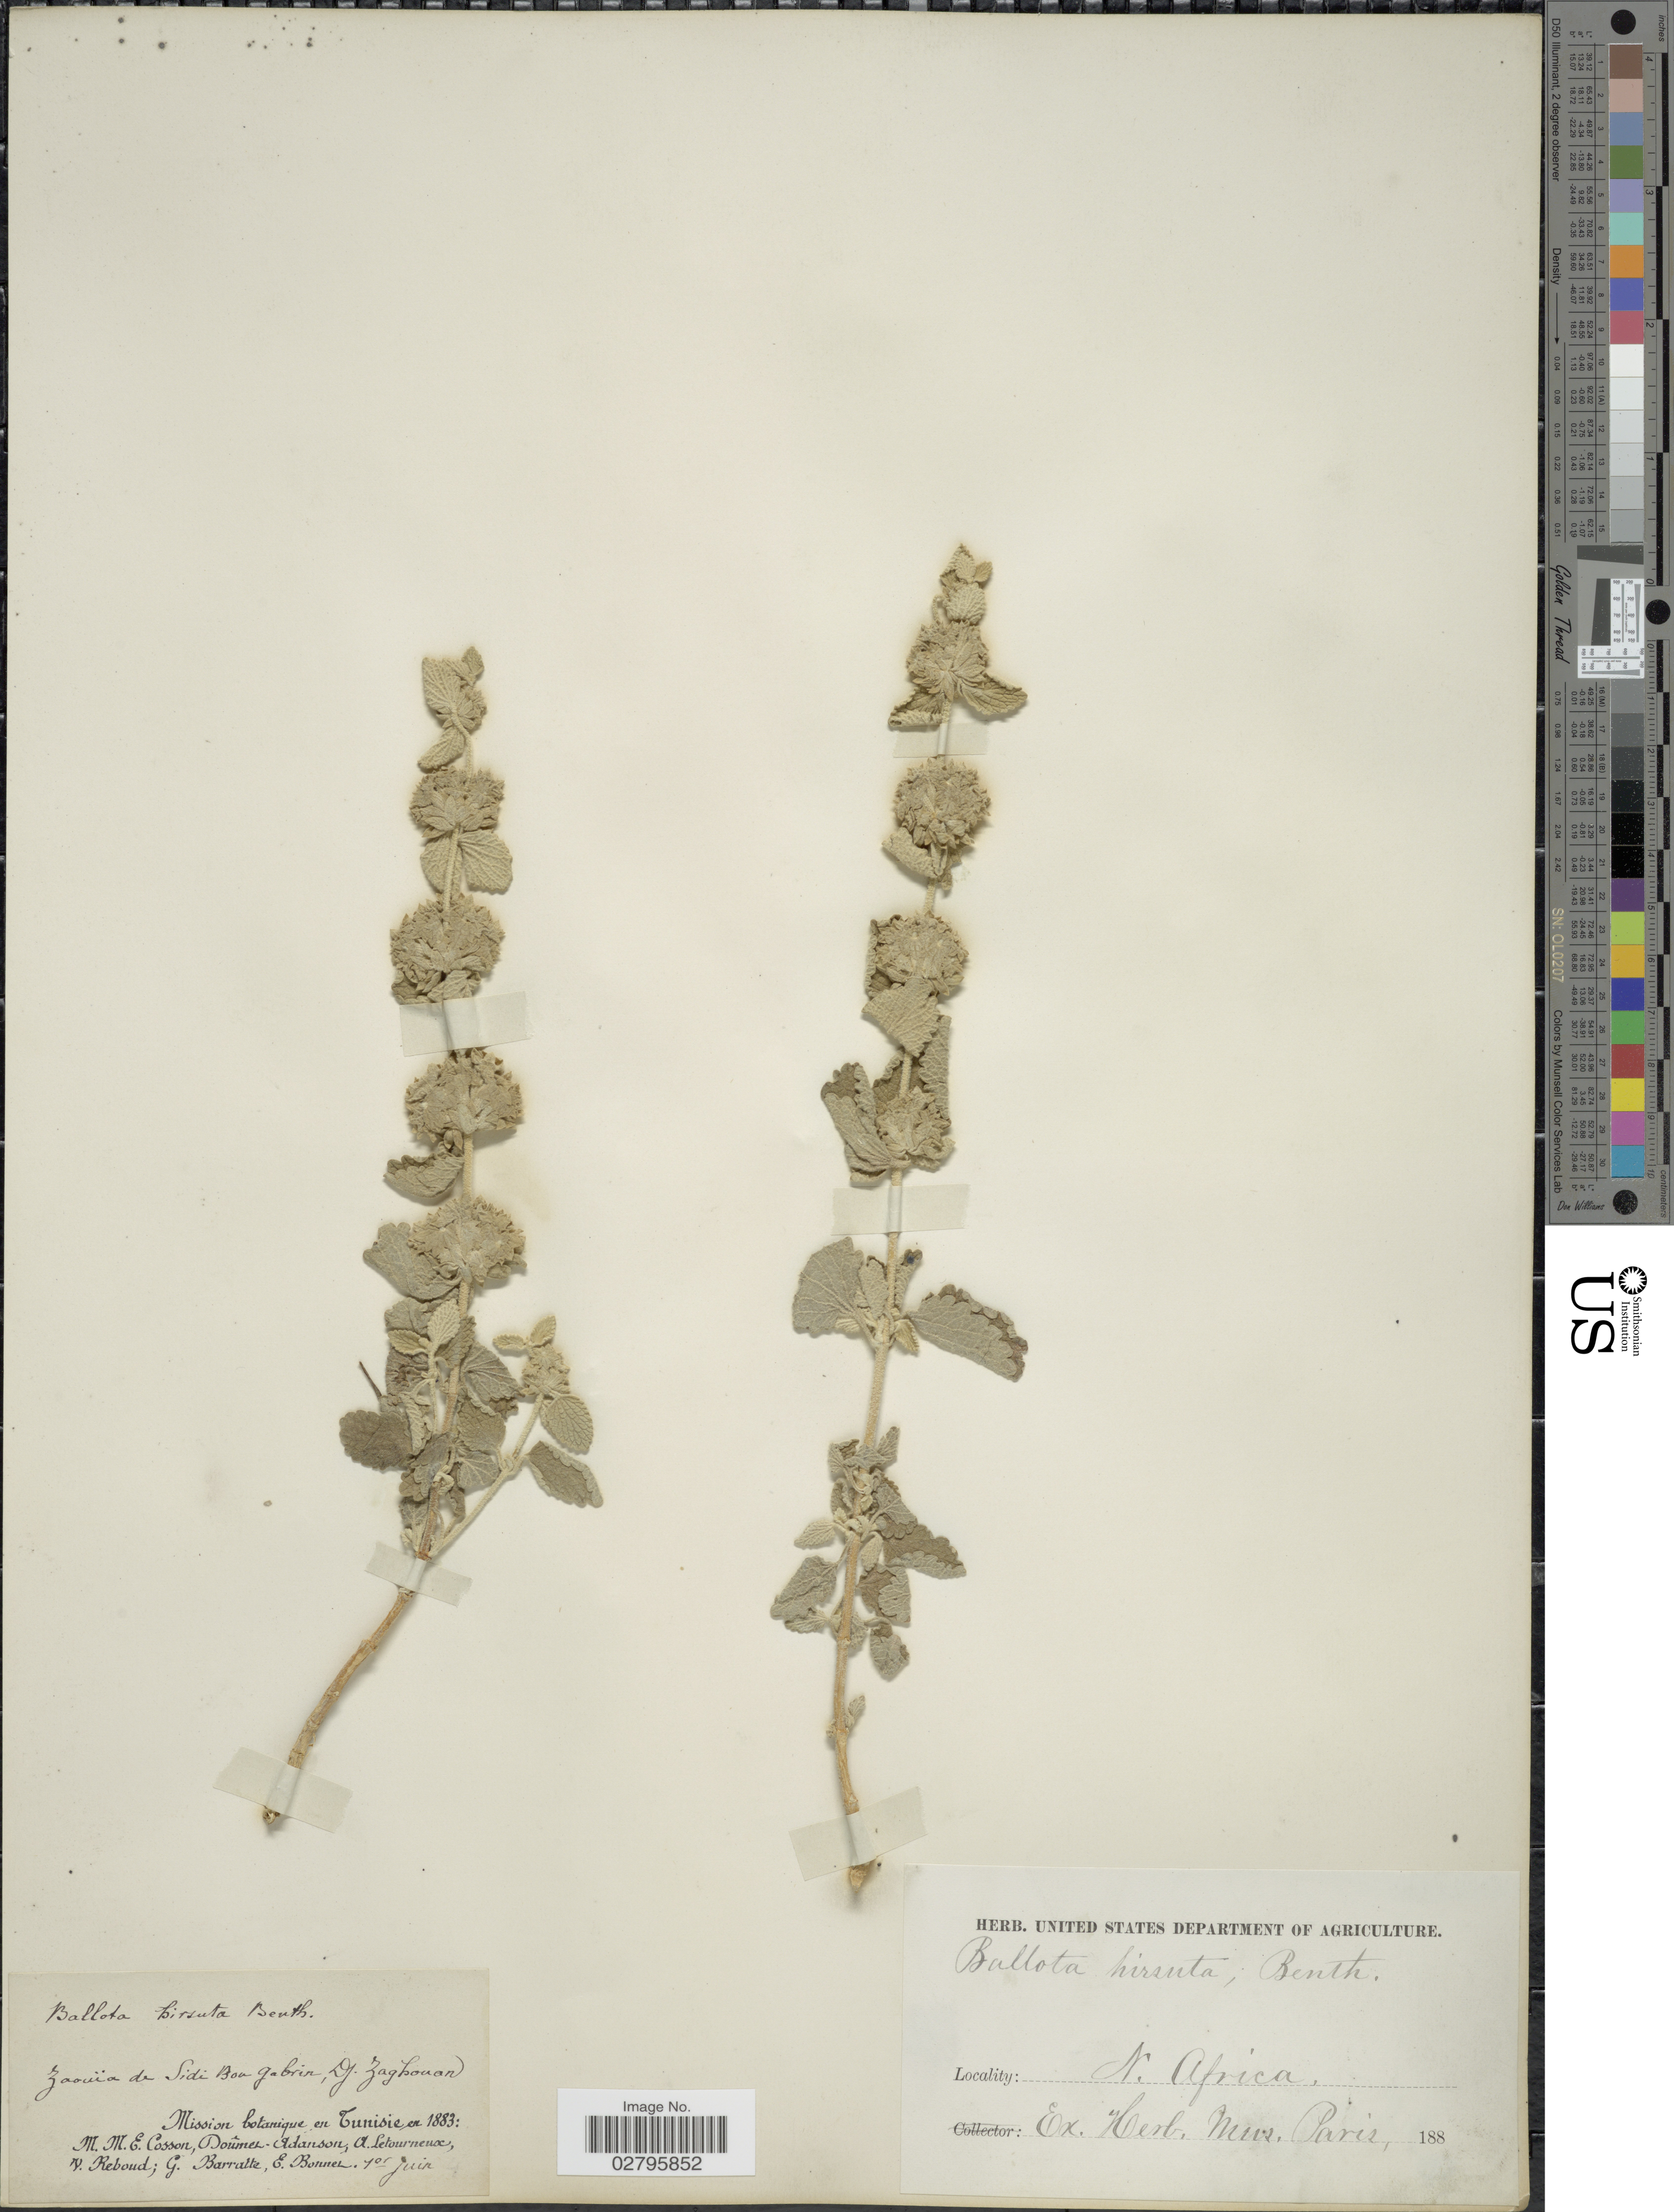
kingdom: Plantae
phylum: Tracheophyta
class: Magnoliopsida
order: Lamiales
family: Lamiaceae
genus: Ballota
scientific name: Ballota hirsuta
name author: Benth.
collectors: M. Cosson, -. Doumel-Adanson, A. Letourneux, Reboud, W. & et al.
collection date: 1883-06-10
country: Tunisia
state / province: Zaghouan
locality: Zaouïa de Sidi Bou Gabrin, Dj. Zaghouan.